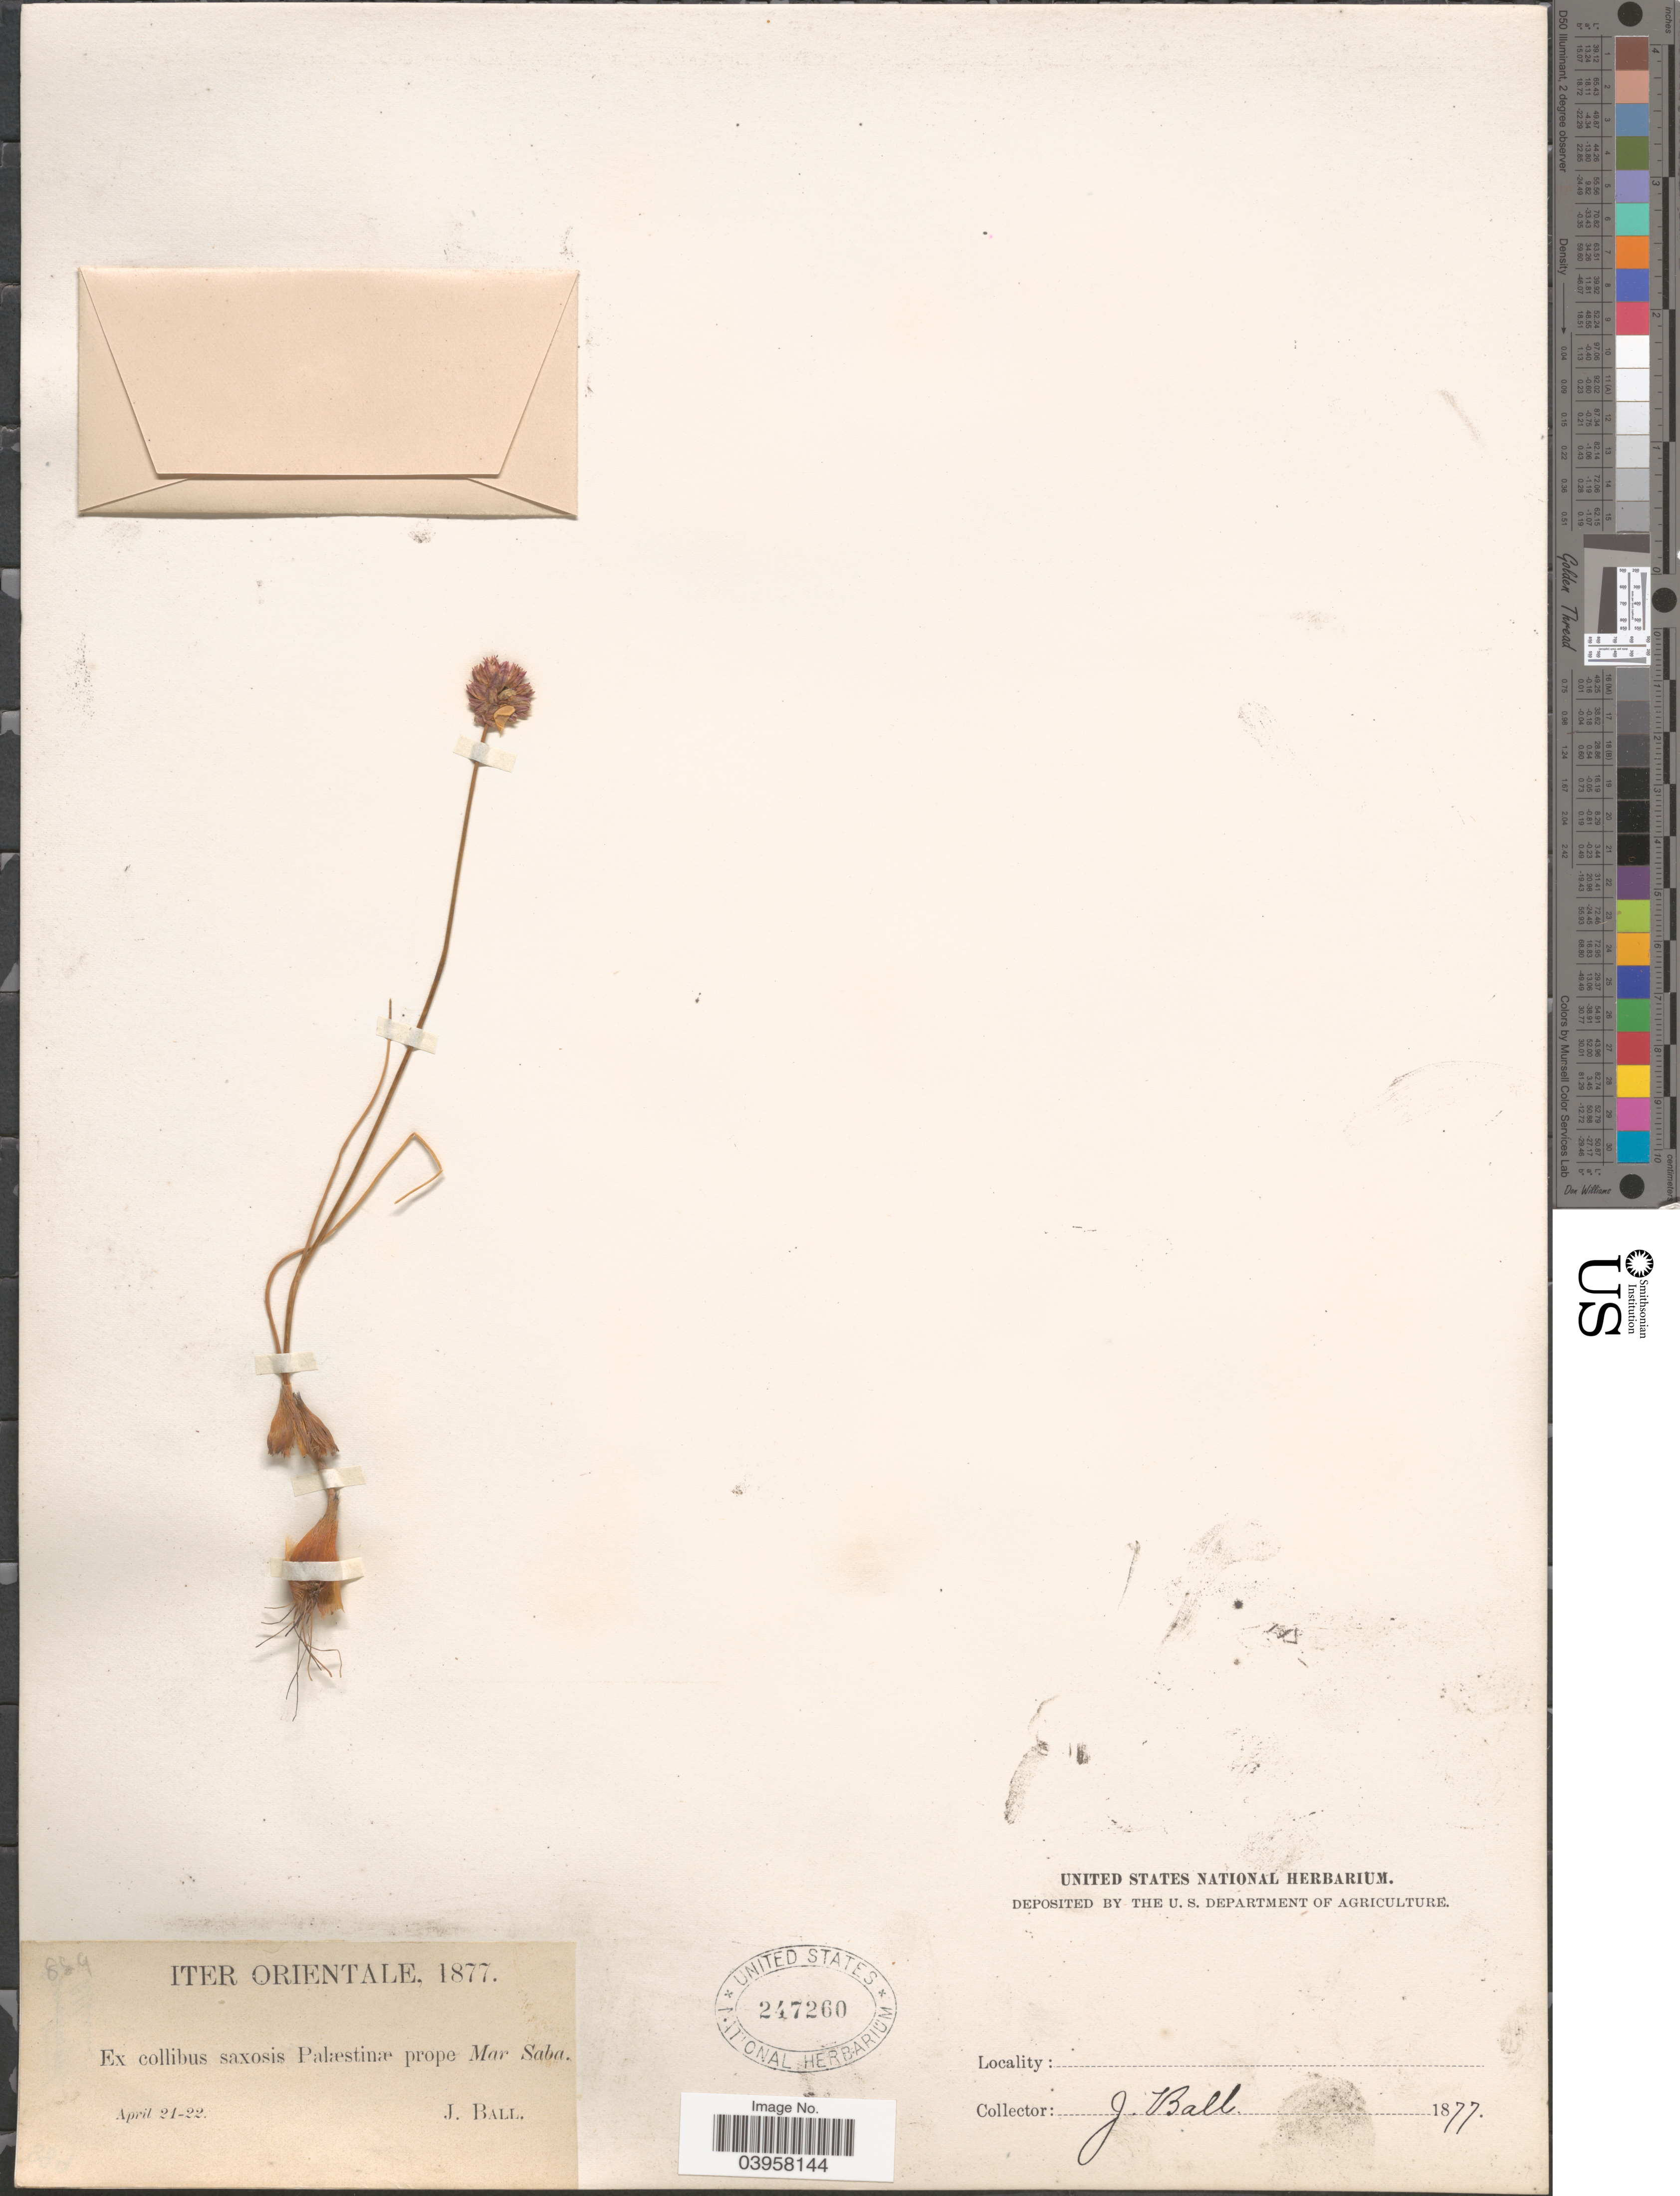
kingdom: Plantae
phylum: Tracheophyta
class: Liliopsida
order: Asparagales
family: Amaryllidaceae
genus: Allium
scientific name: Allium sp.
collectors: J. Ball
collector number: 889*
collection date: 1877-04-21/1877-04-22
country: Israel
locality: Iter Orientale. Ex collibus saxosis Palæstinæ prope Mar Saba.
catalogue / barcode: US 247260